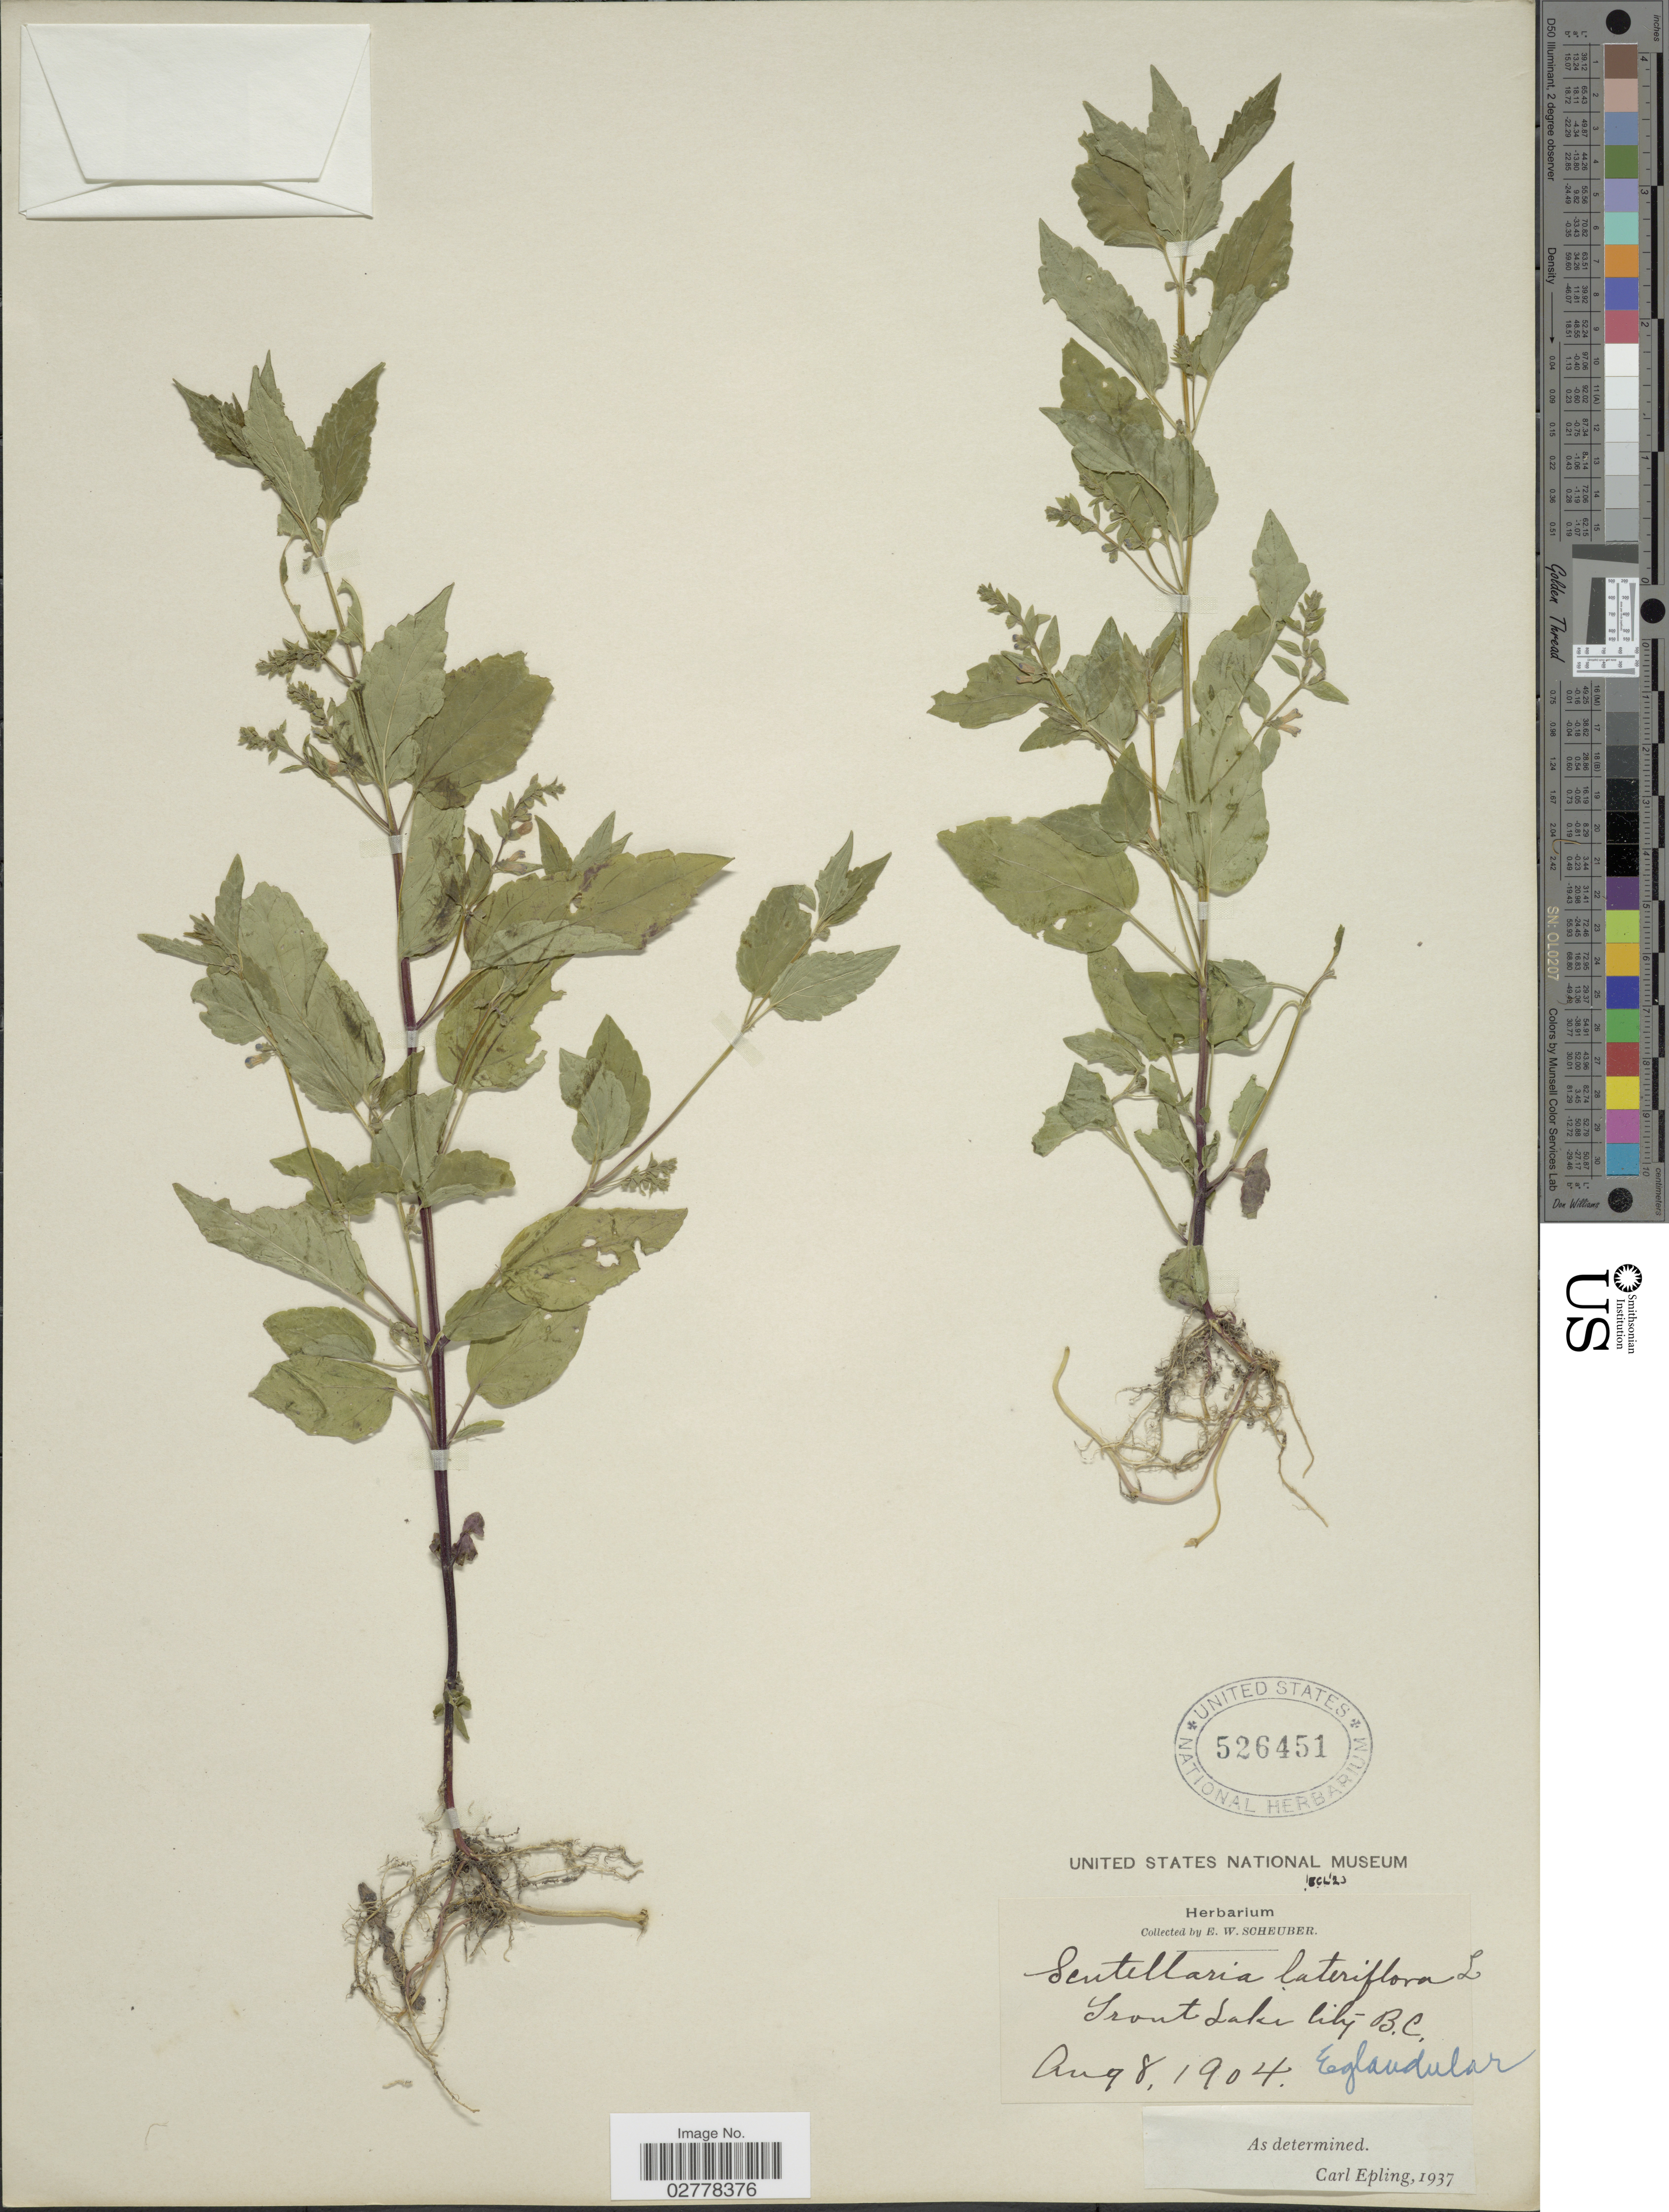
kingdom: Plantae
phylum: Tracheophyta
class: Magnoliopsida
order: Lamiales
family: Lamiaceae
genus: Scutellaria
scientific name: Scutellaria lateriflora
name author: L.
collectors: E. Scheuber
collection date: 1904-08-08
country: Canada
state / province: British Columbia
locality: Trout Lake City.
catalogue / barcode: US 526451